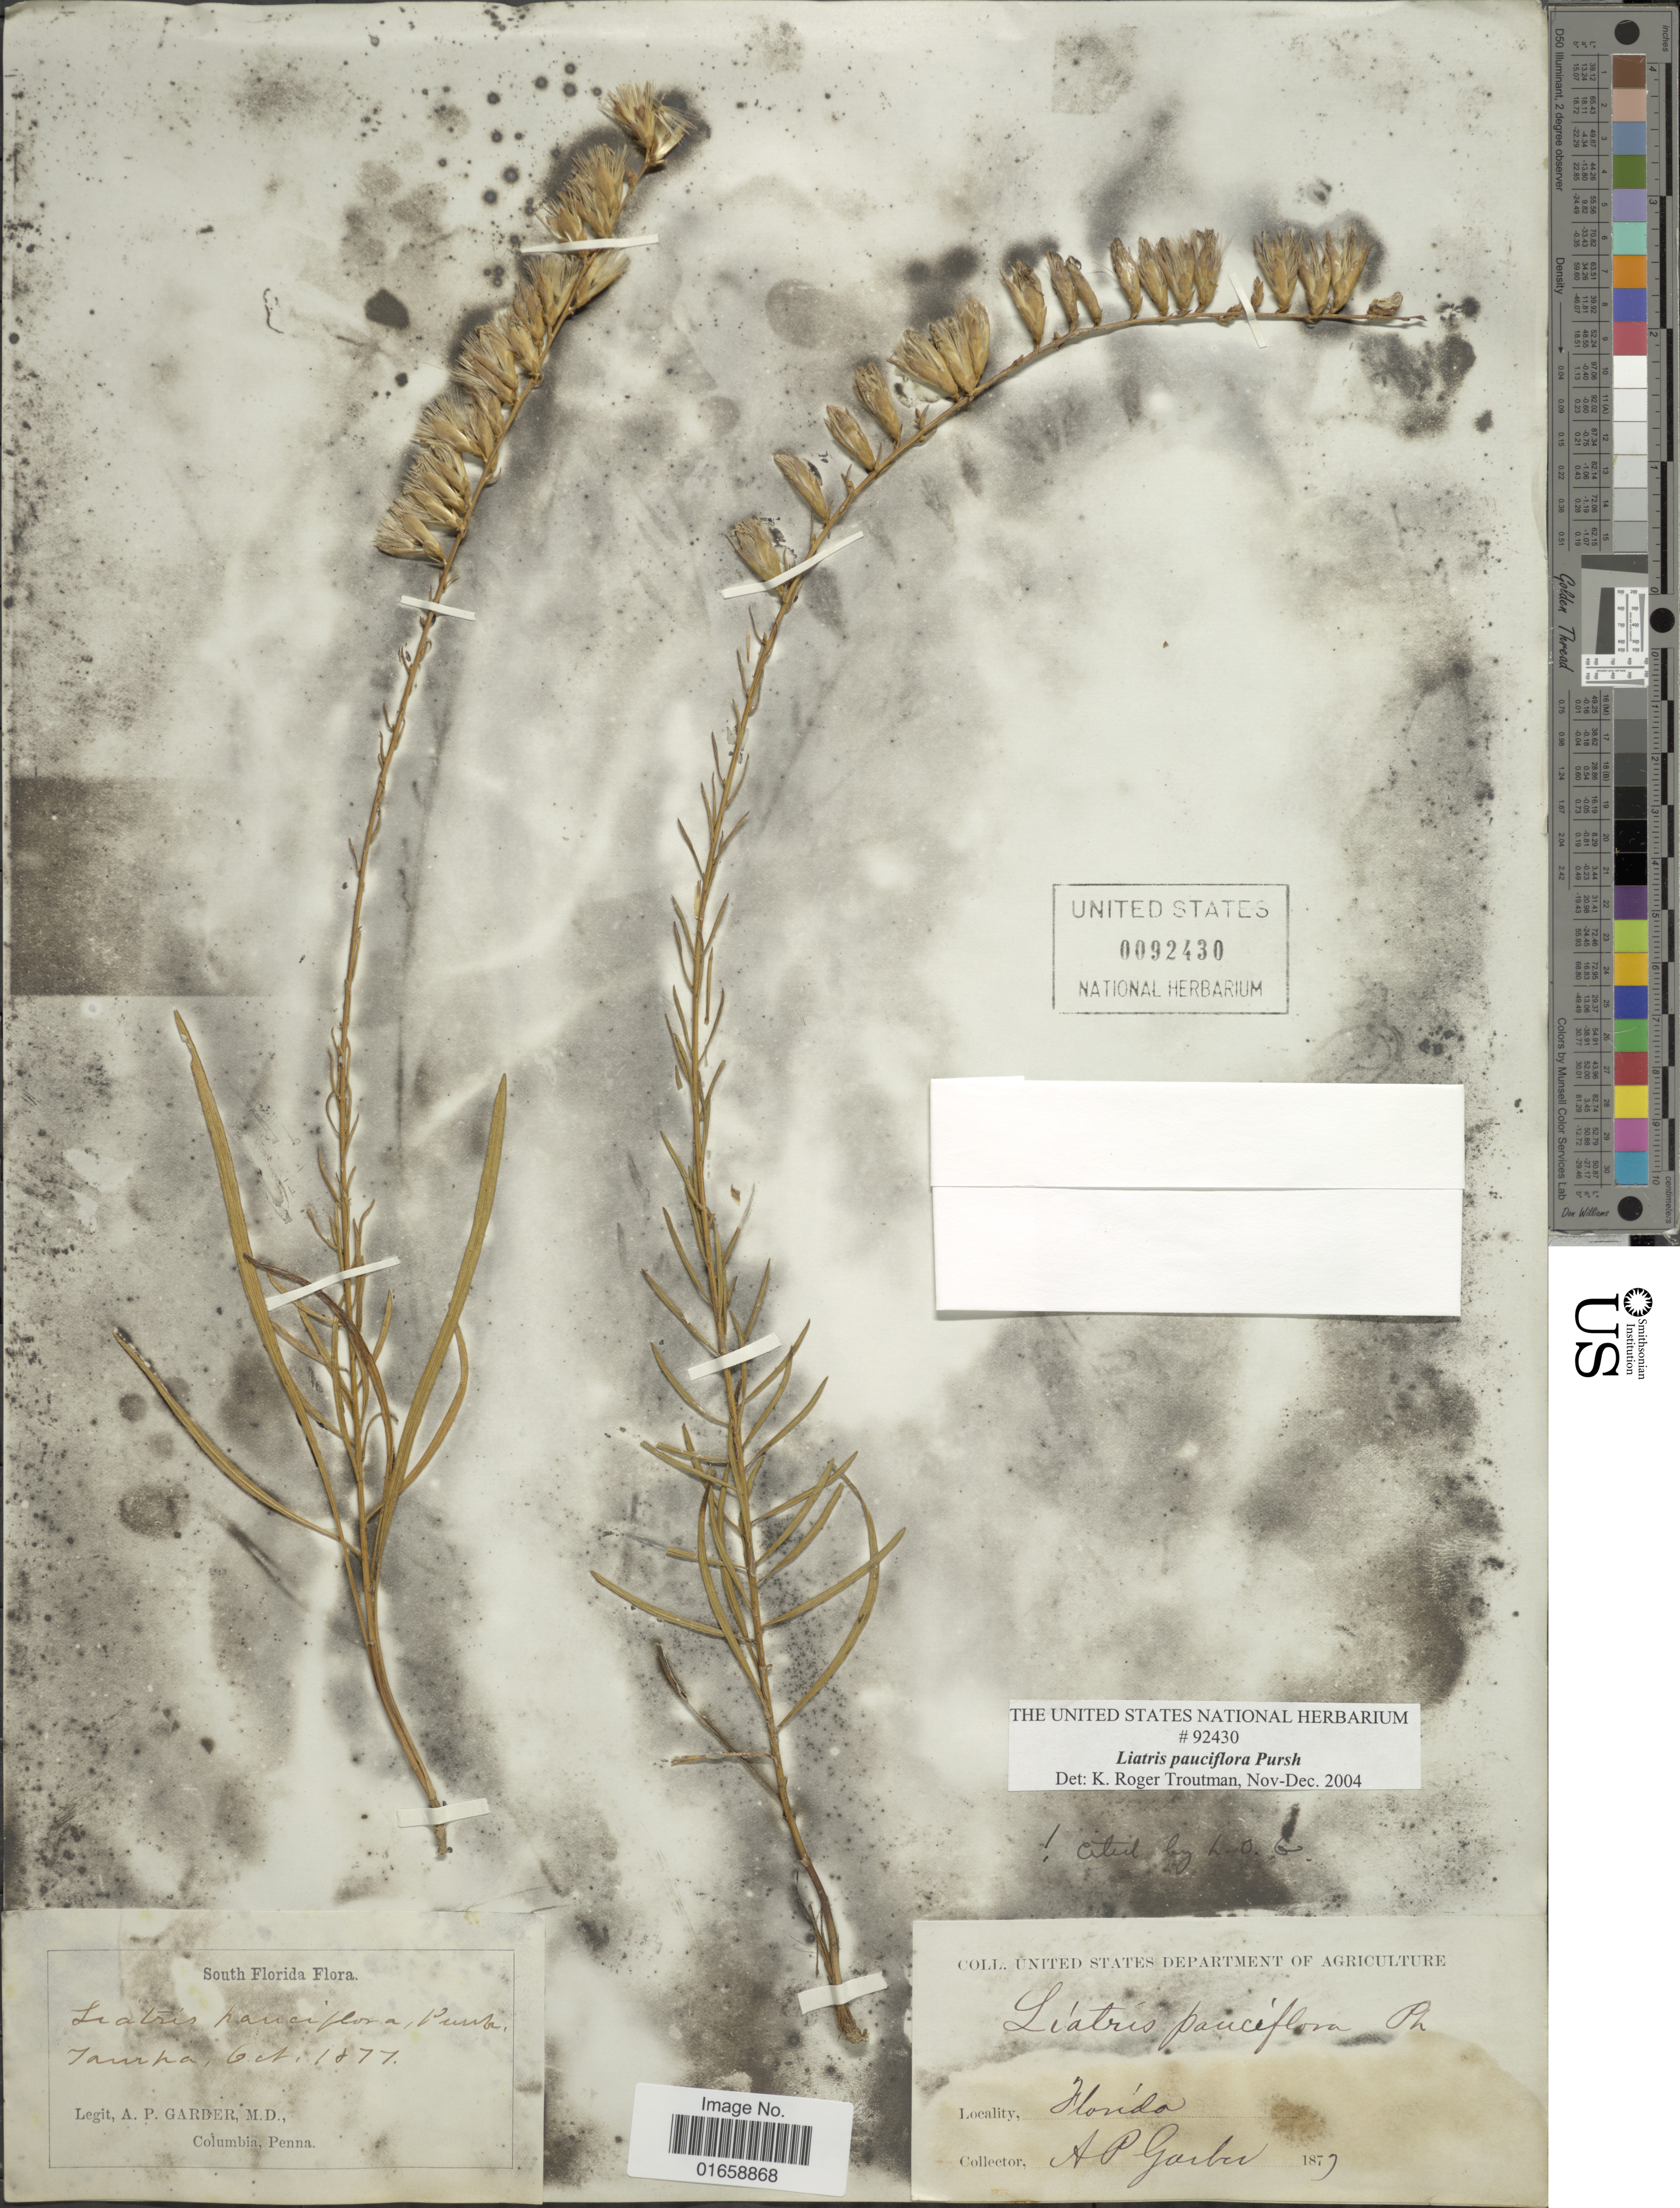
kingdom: Plantae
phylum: Tracheophyta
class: Magnoliopsida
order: Asterales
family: Asteraceae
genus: Liatris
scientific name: Liatris pauciflora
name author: Pursh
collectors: A. P. Garber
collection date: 1877-10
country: United States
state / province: Florida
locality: South Florida,Tampa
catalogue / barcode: US 92430